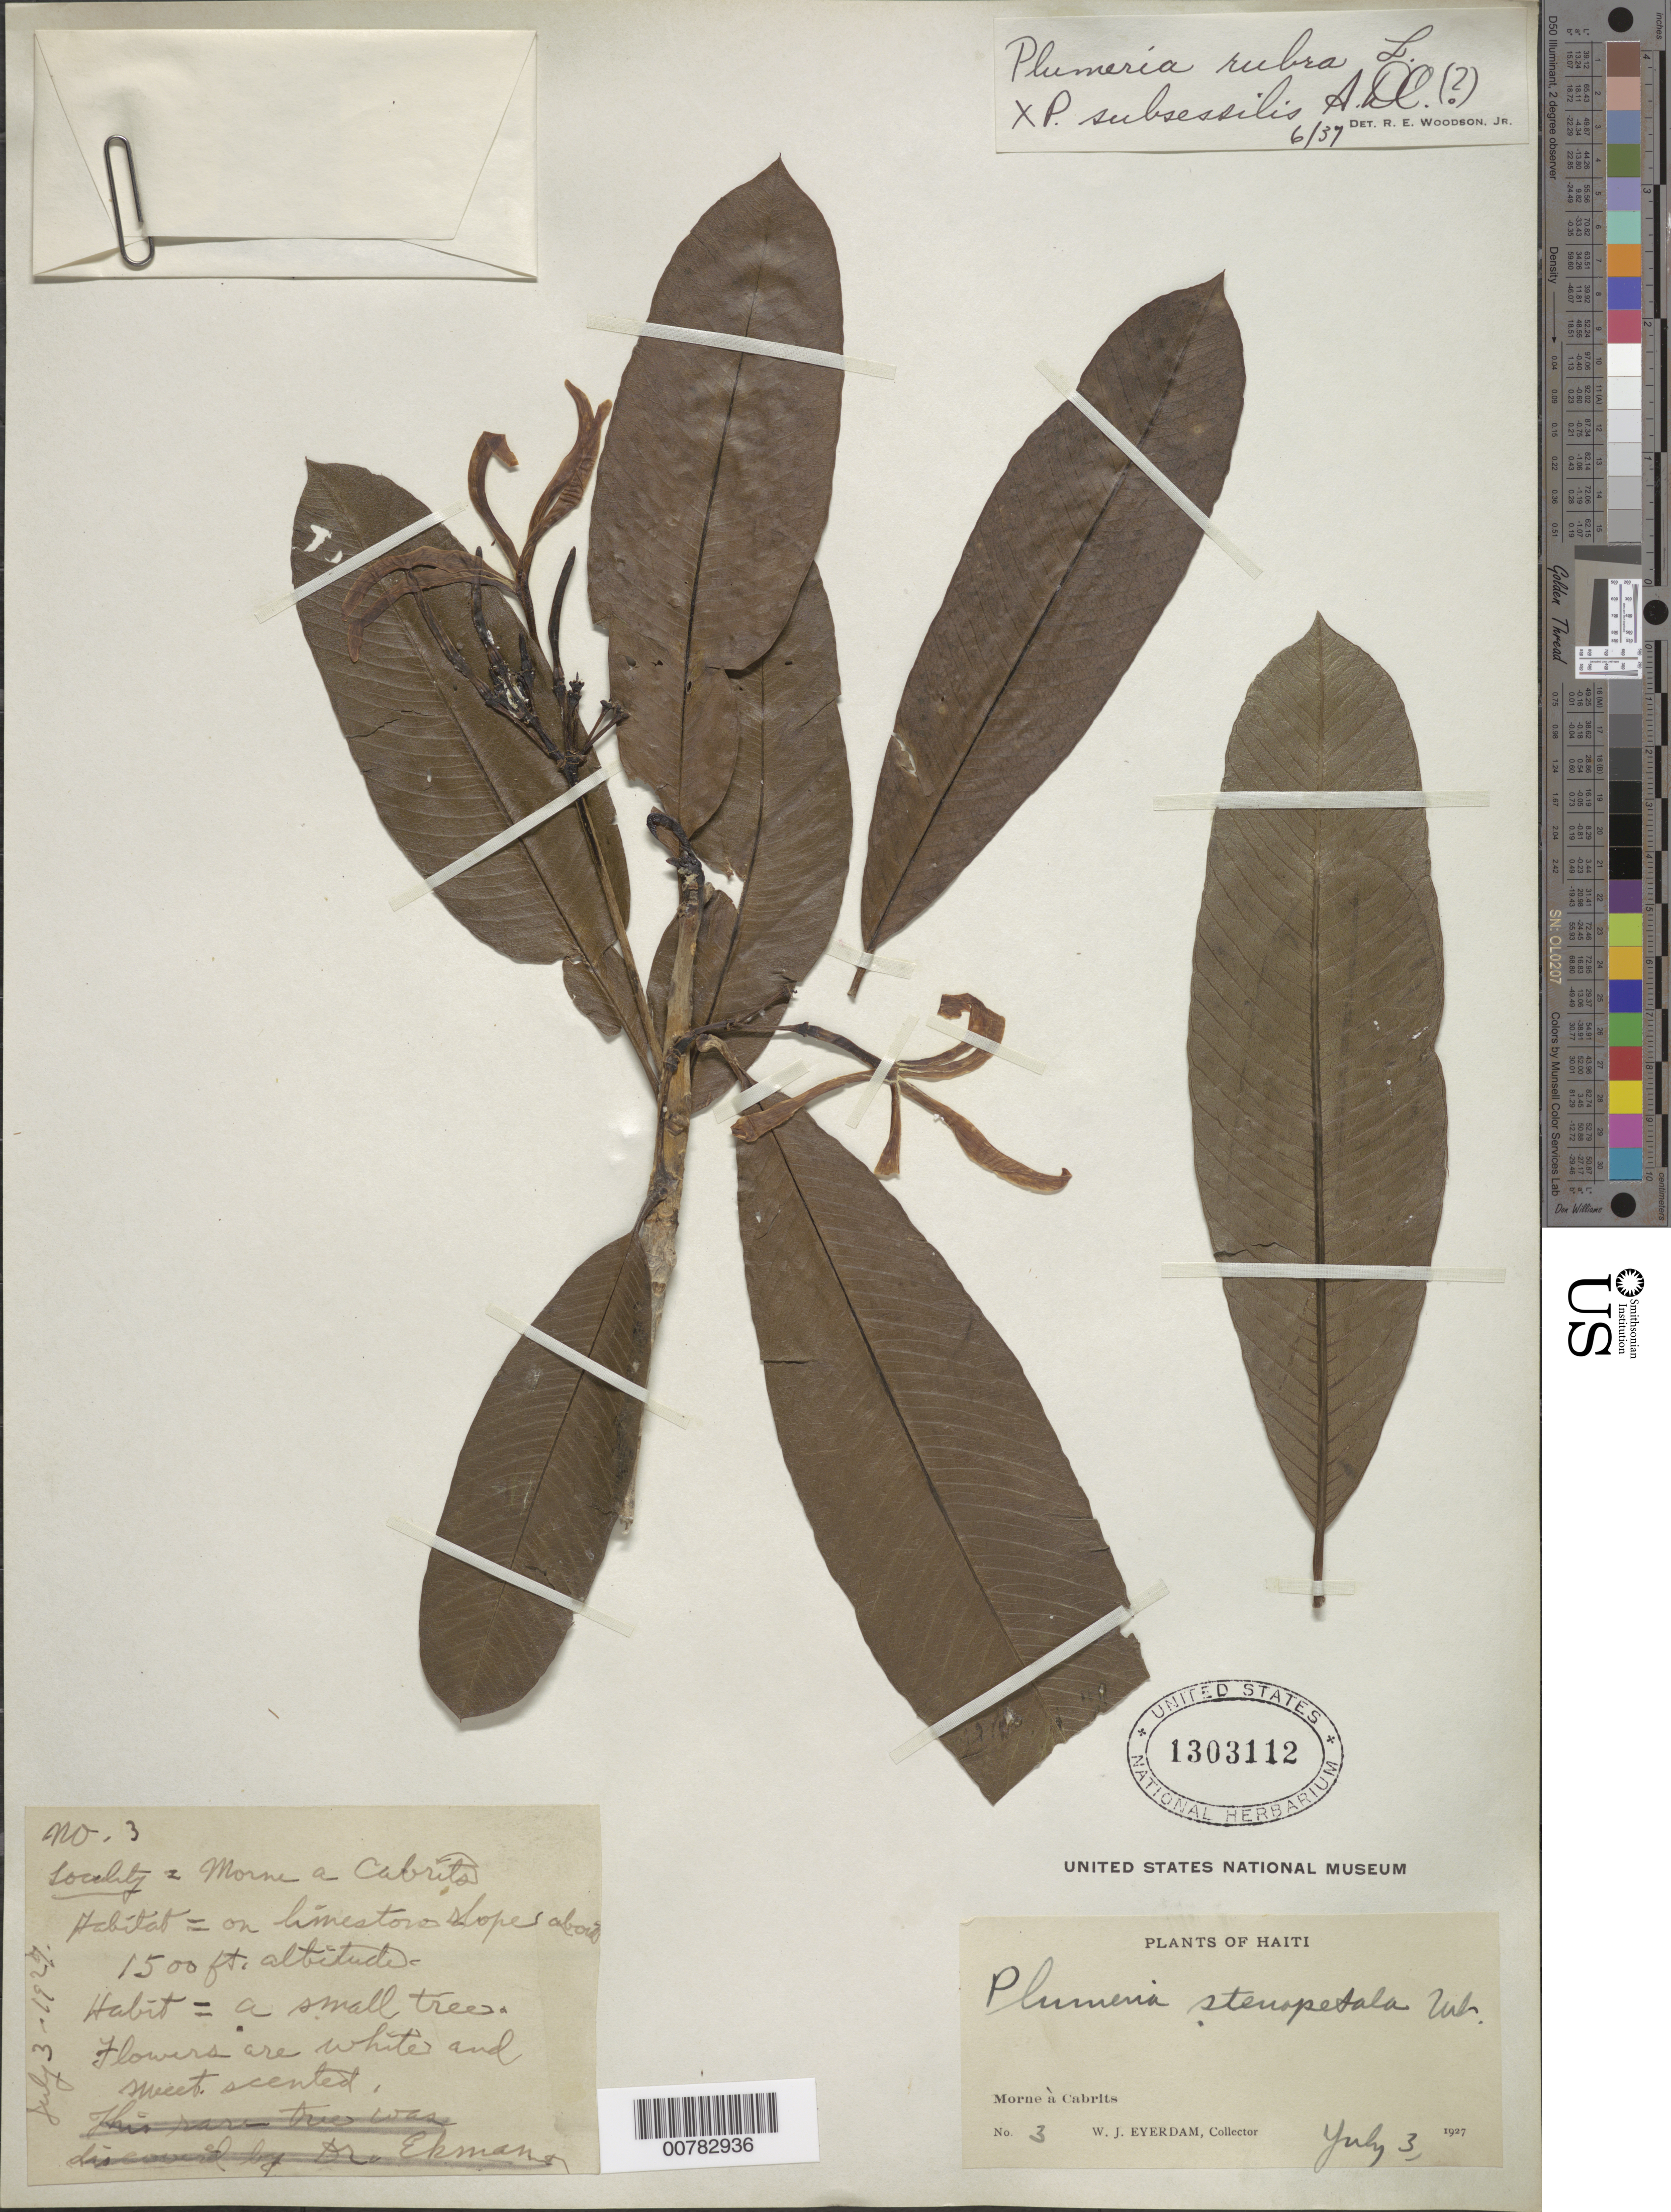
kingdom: Plantae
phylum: Tracheophyta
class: Magnoliopsida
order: Gentianales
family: Apocynaceae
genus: Plumeria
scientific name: Plumeria rubra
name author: L.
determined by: Woodson, R. E., Jr.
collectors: W. J. Eyerdam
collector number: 3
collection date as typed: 03 Jul 1927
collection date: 1927-07-03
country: Haiti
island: Hispaniola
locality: Morne à Cabrits.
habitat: On limestone slopes.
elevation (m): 457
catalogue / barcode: US 1303112